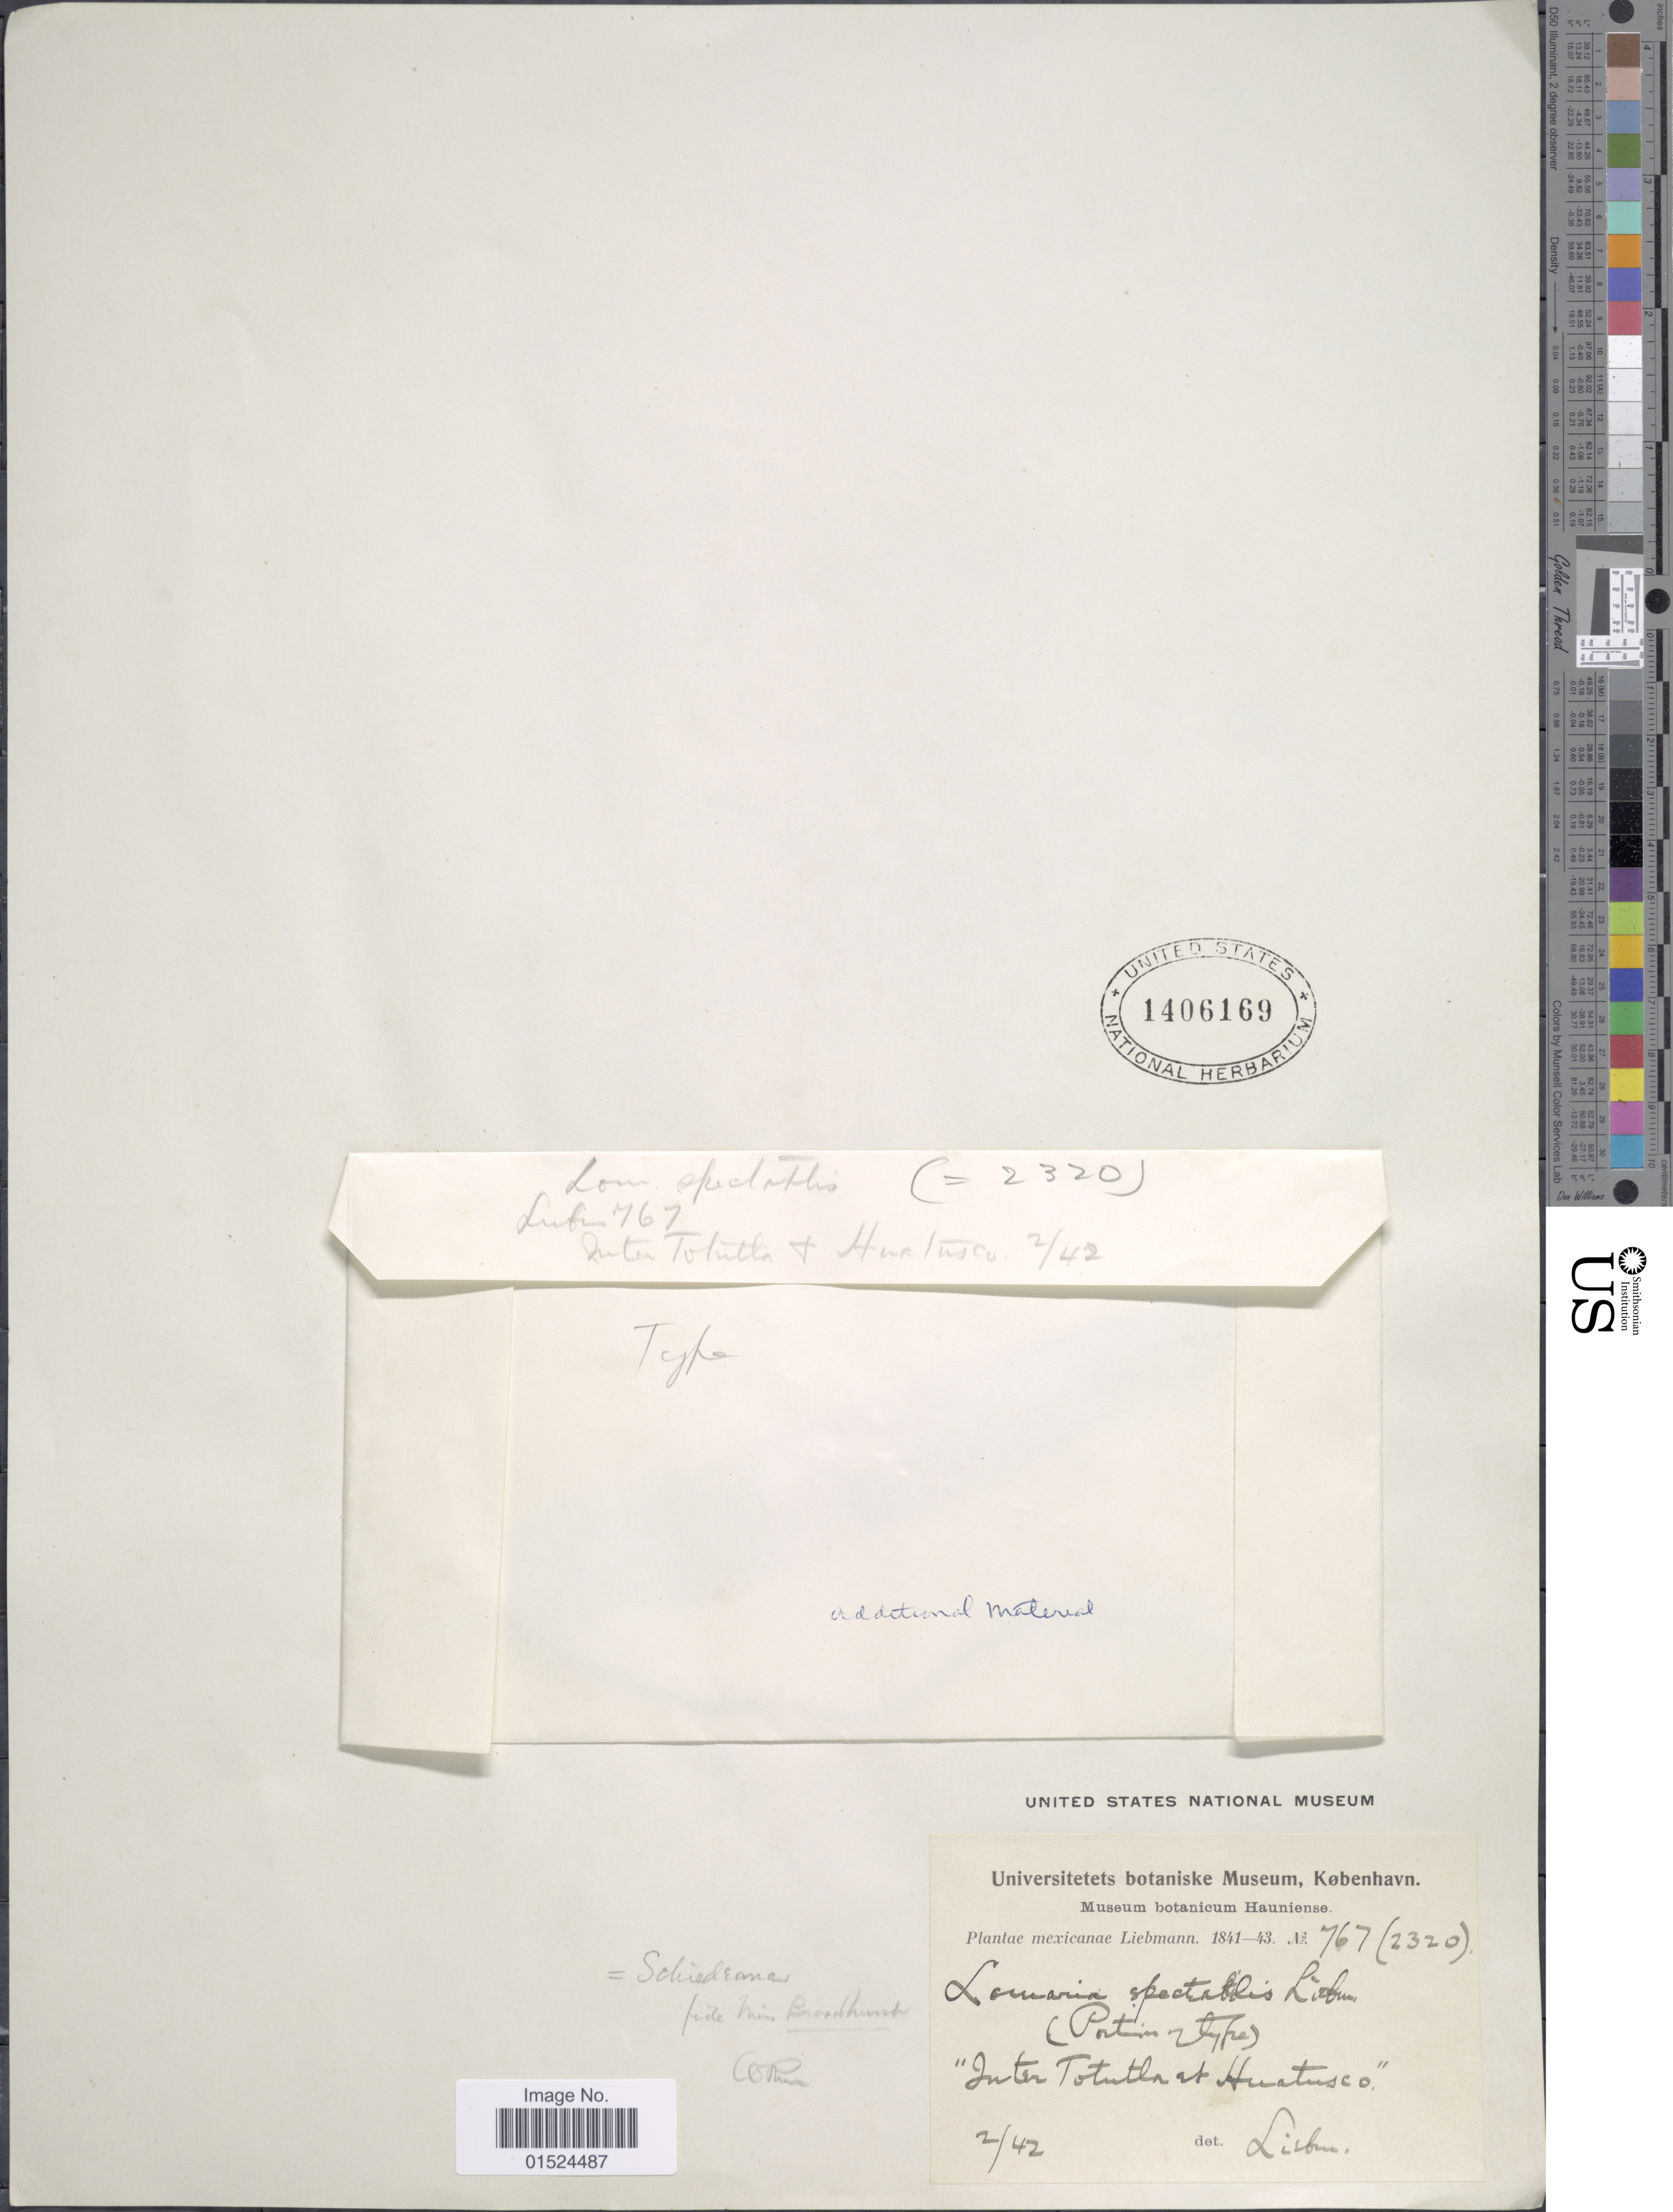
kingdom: Plantae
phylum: Tracheophyta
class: Polypodiopsida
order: Polypodiales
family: Blechnaceae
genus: Blechnum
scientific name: Blechnum schiedeanum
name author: (Schltdl. ex C. Presl) Hieron.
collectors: Liebmann, --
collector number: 767(2320)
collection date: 1842-02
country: Mexico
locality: Inter Totutla at Huatusco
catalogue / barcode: US 1406169